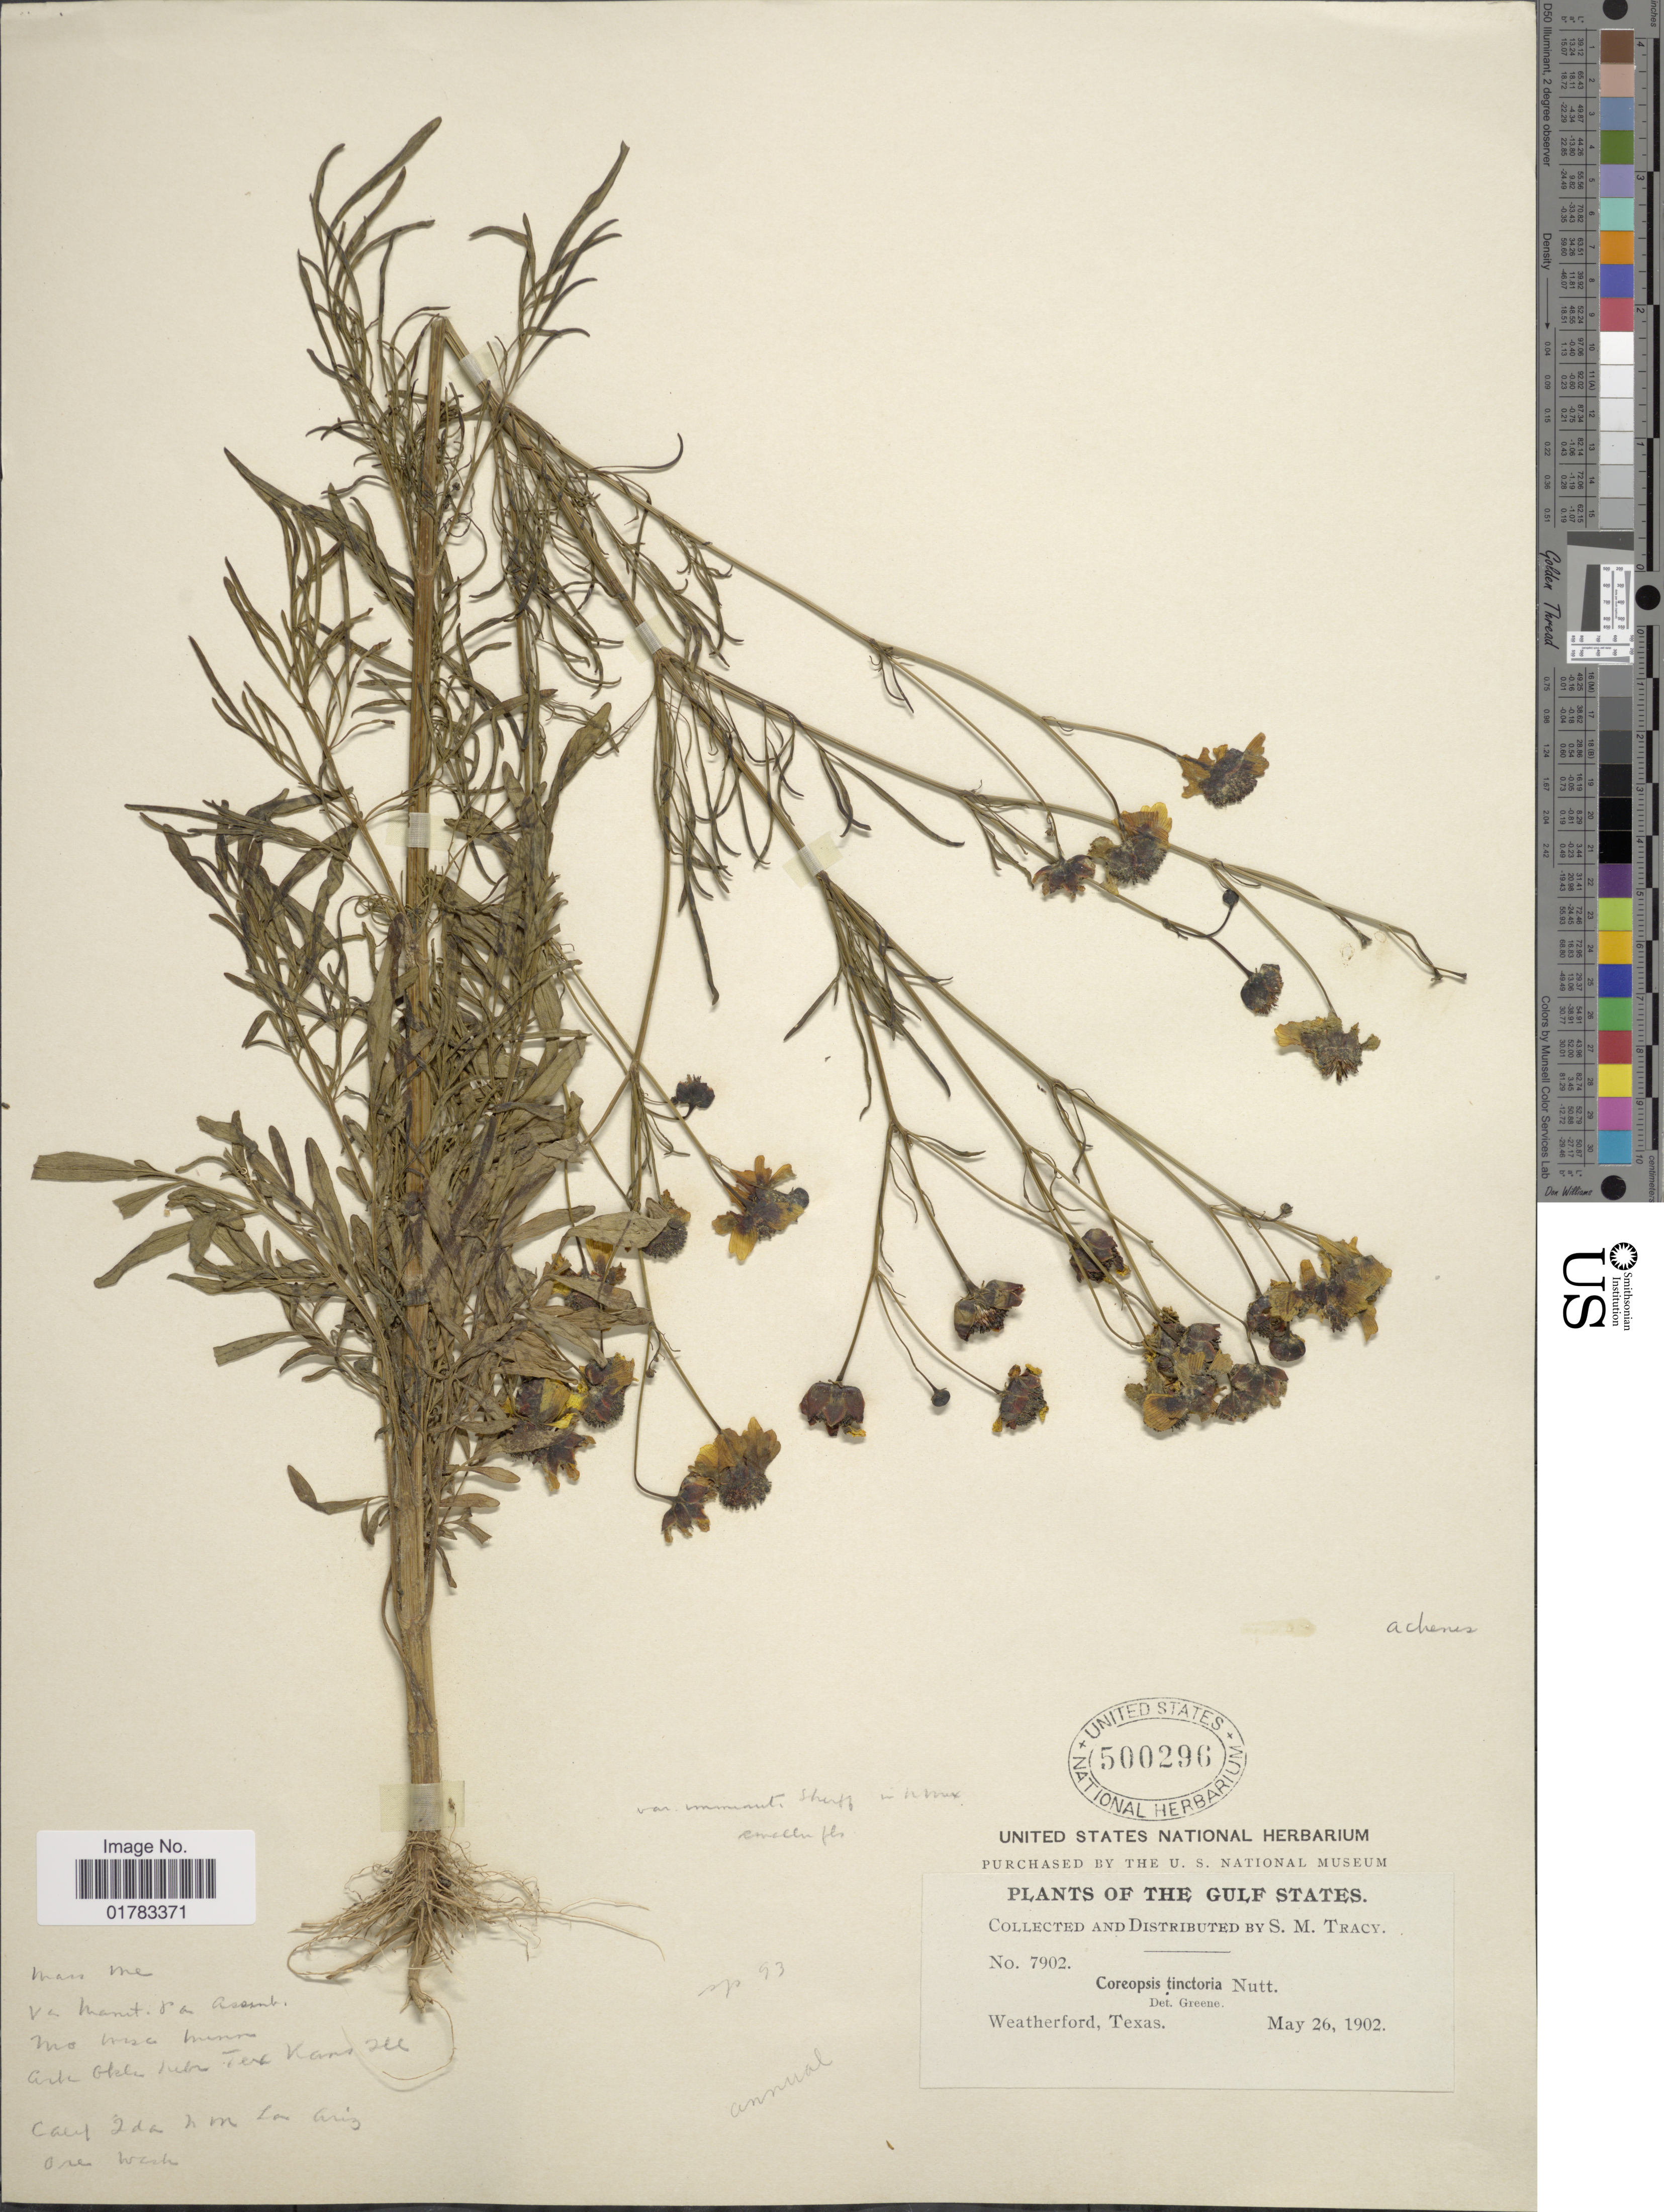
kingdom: Plantae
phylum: Tracheophyta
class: Magnoliopsida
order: Asterales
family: Asteraceae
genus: Coreopsis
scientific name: Coreopsis tinctoria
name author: Nutt.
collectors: S. M. Tracy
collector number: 7902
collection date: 1902-05-26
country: United States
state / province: Texas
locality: Gulf States, Weatherford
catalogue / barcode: US 500296